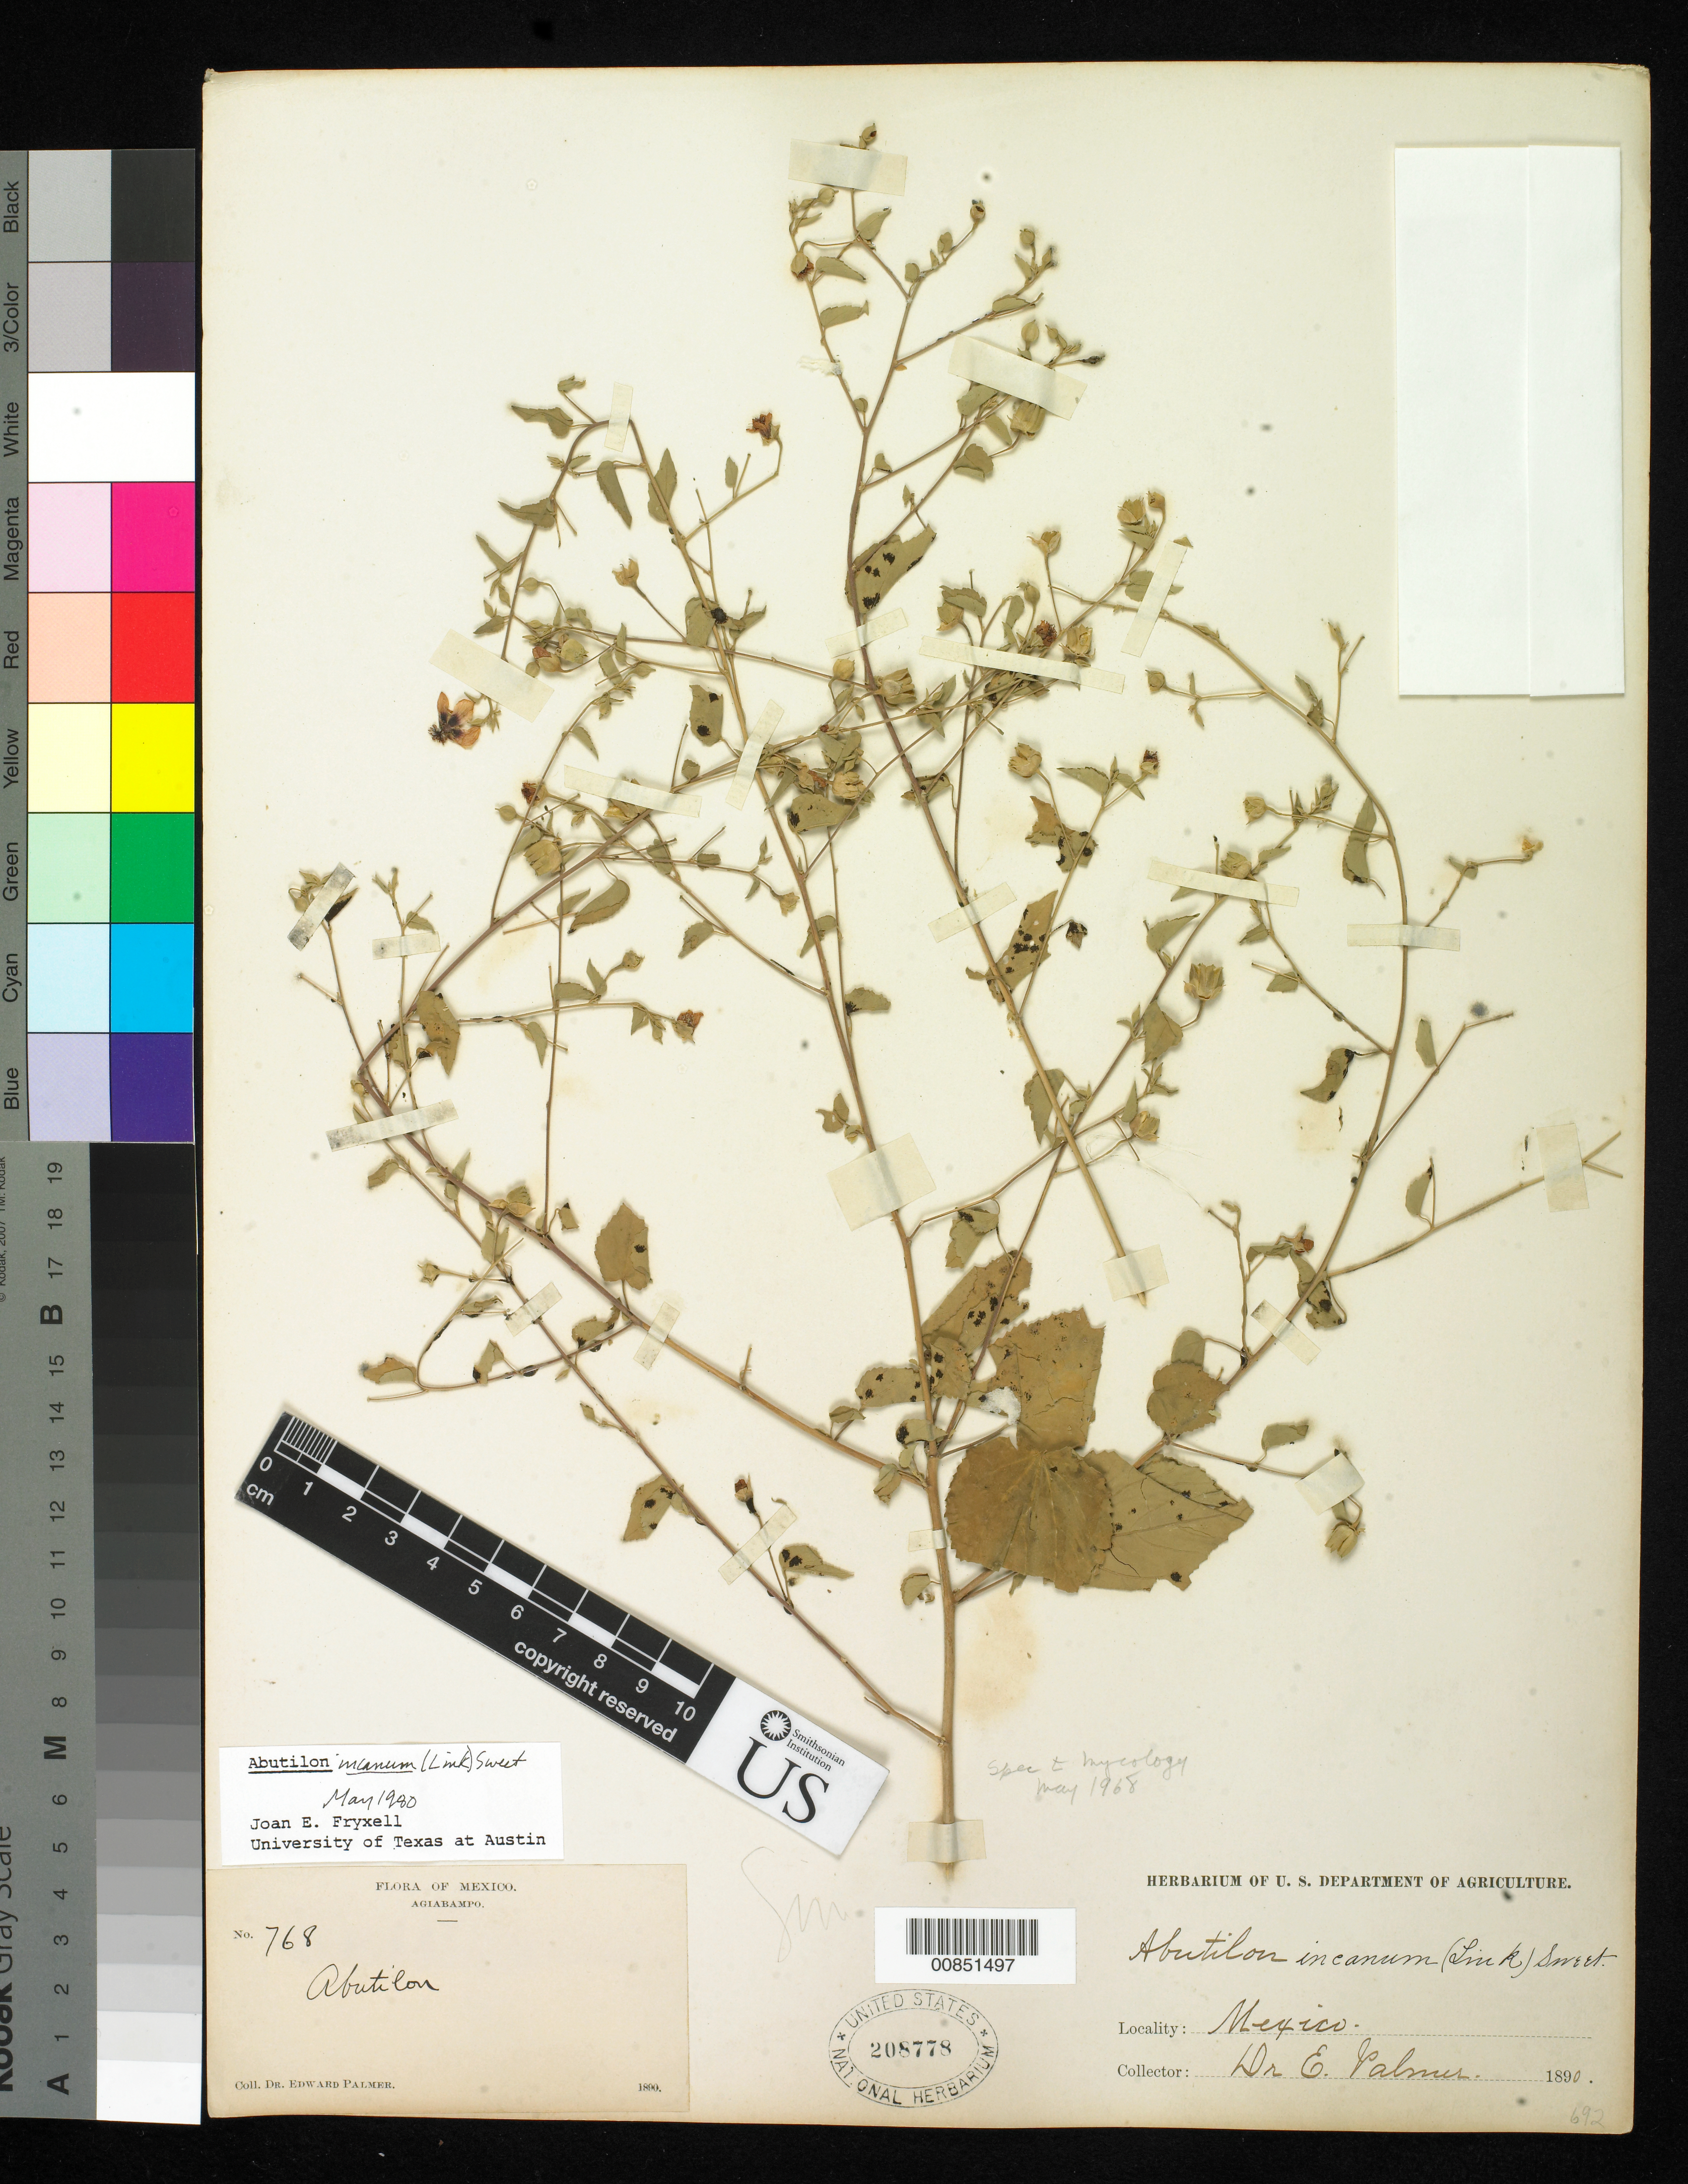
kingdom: Plantae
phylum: Tracheophyta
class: Magnoliopsida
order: Malvales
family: Malvaceae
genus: Abutilon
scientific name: Abutilon incanum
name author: (Link) Sweet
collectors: E. Palmer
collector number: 768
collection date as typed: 1890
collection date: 1890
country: Mexico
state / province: Sonora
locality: Agiabampo, Sonora.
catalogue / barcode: US 208778